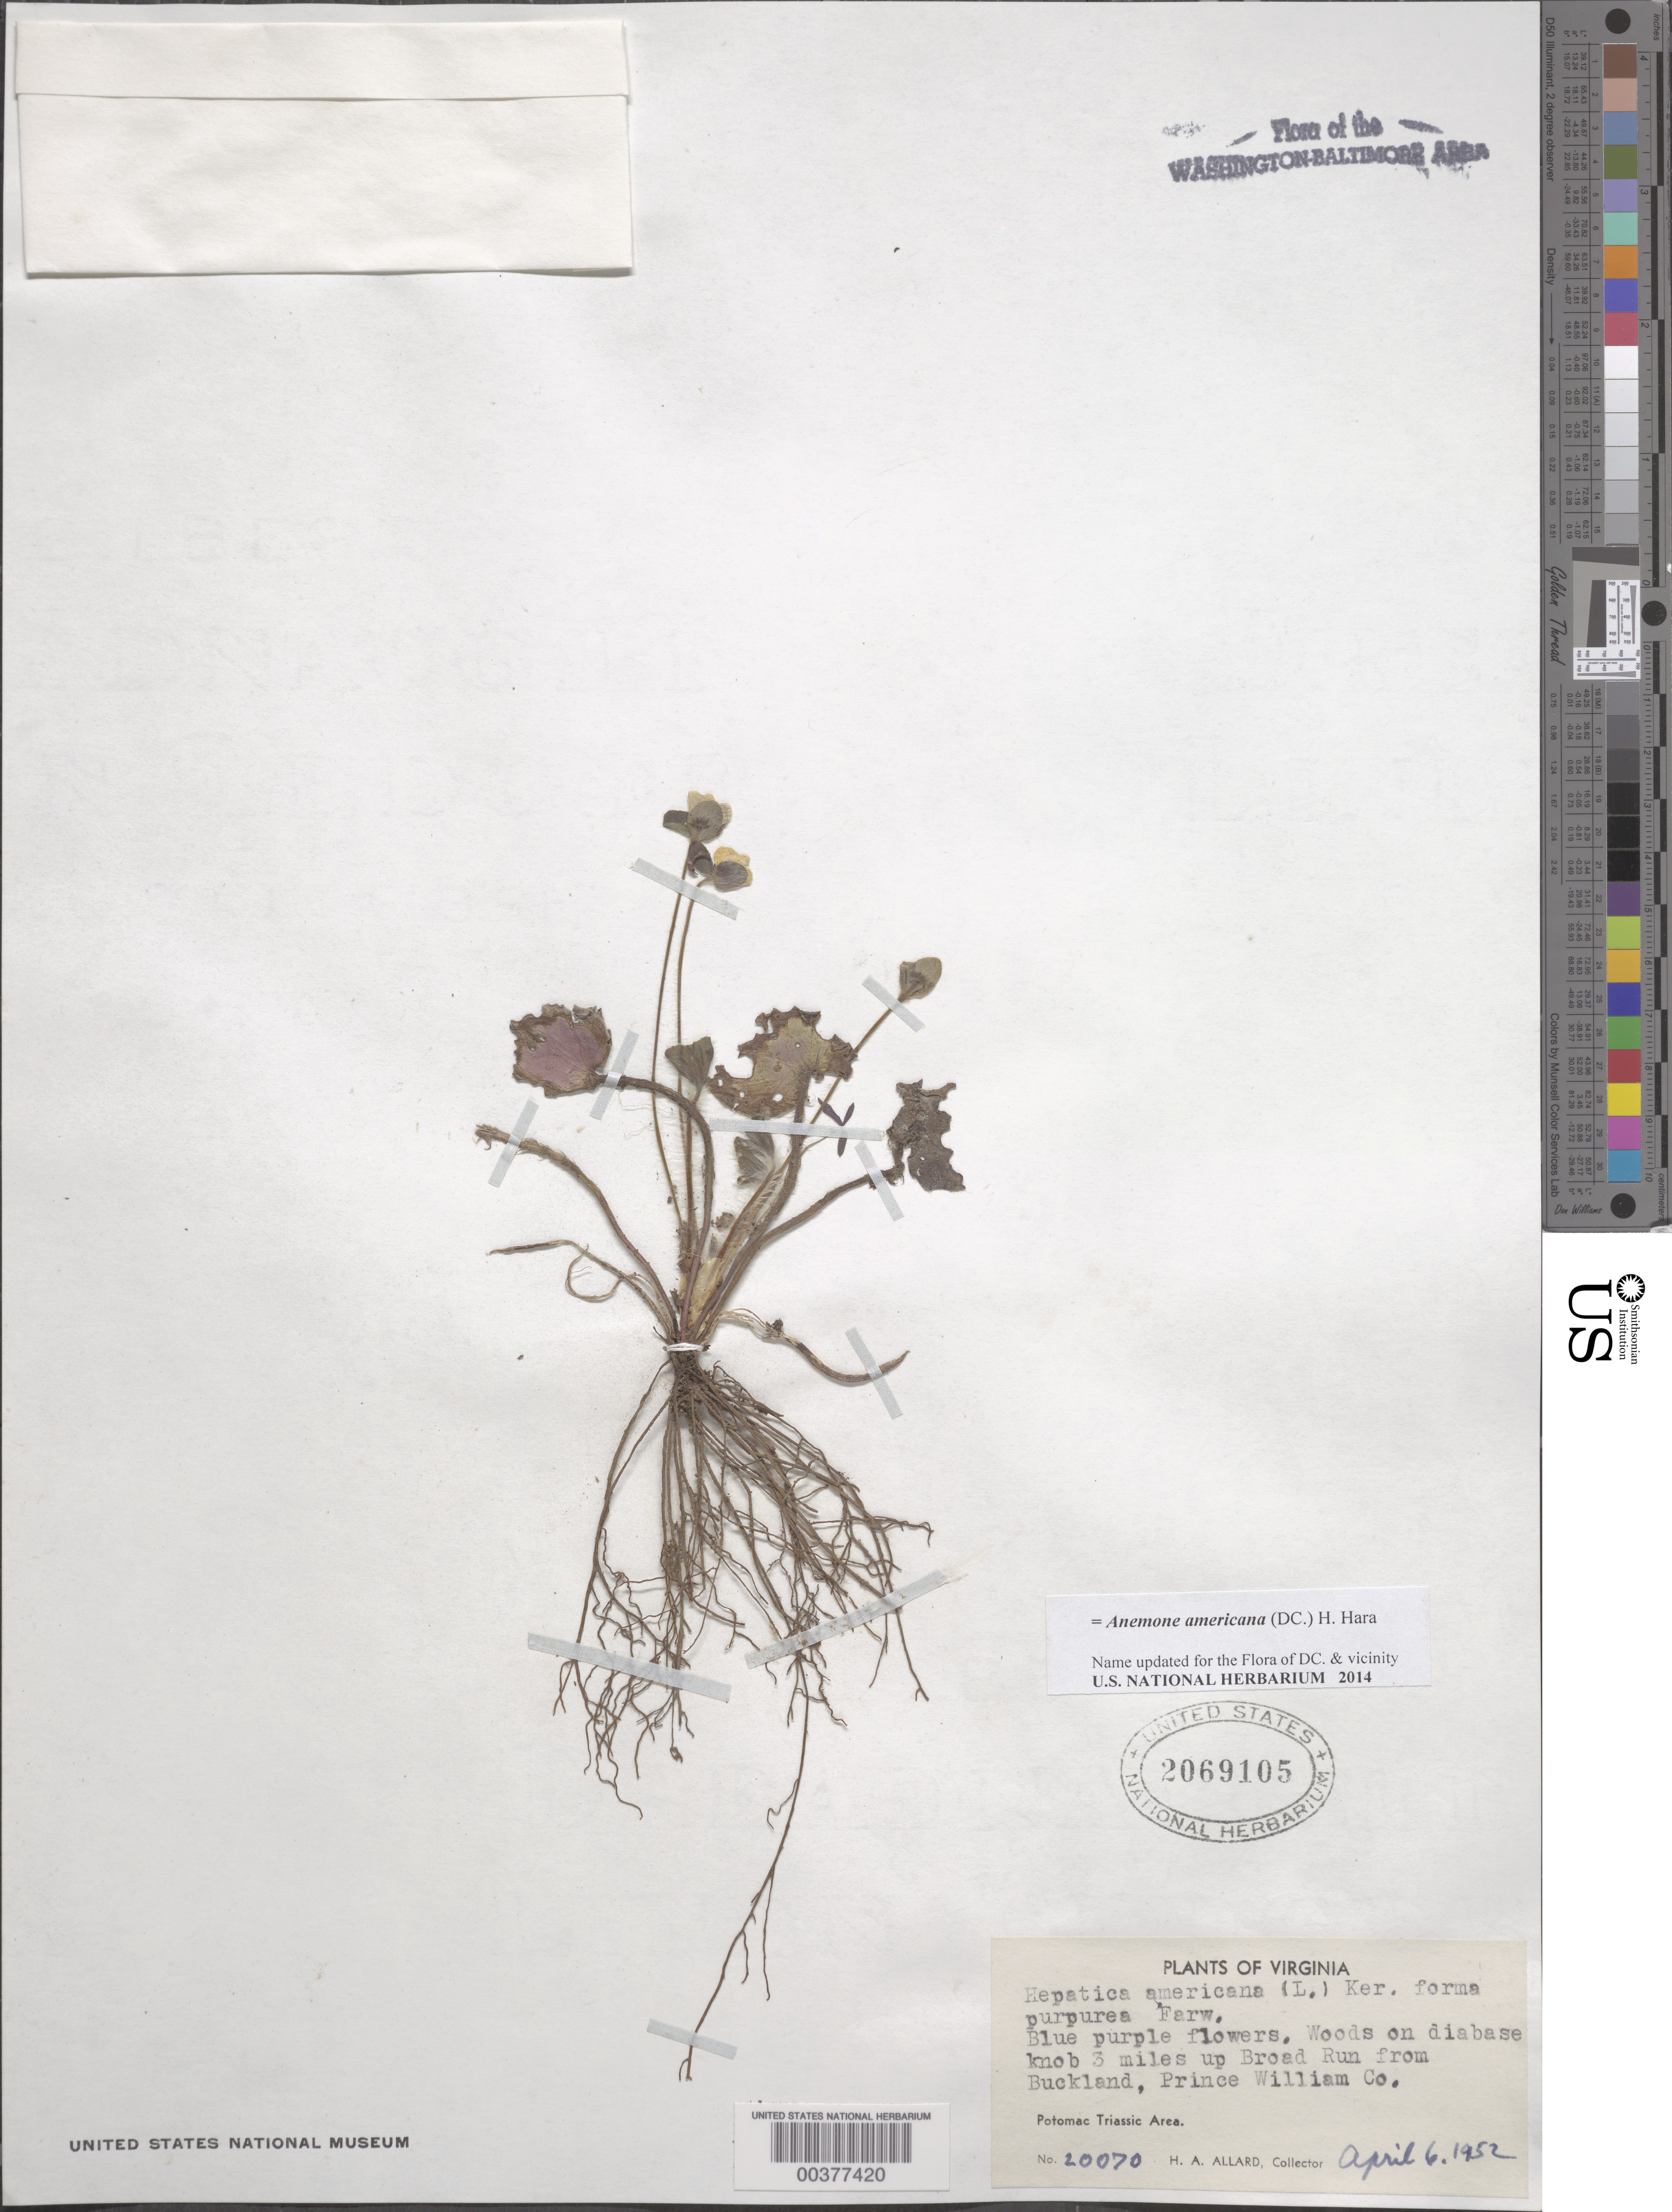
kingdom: Plantae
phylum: Tracheophyta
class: Magnoliopsida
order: Ranunculales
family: Ranunculaceae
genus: Hepatica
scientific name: Hepatica americana f. purpurea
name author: (Farw.) Farw.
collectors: H. A. Allard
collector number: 20070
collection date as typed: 06 Apr 1952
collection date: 1952-04-06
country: United States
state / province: Virginia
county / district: Prince William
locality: Upstream from Buckland on Broad Run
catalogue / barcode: US 2609105